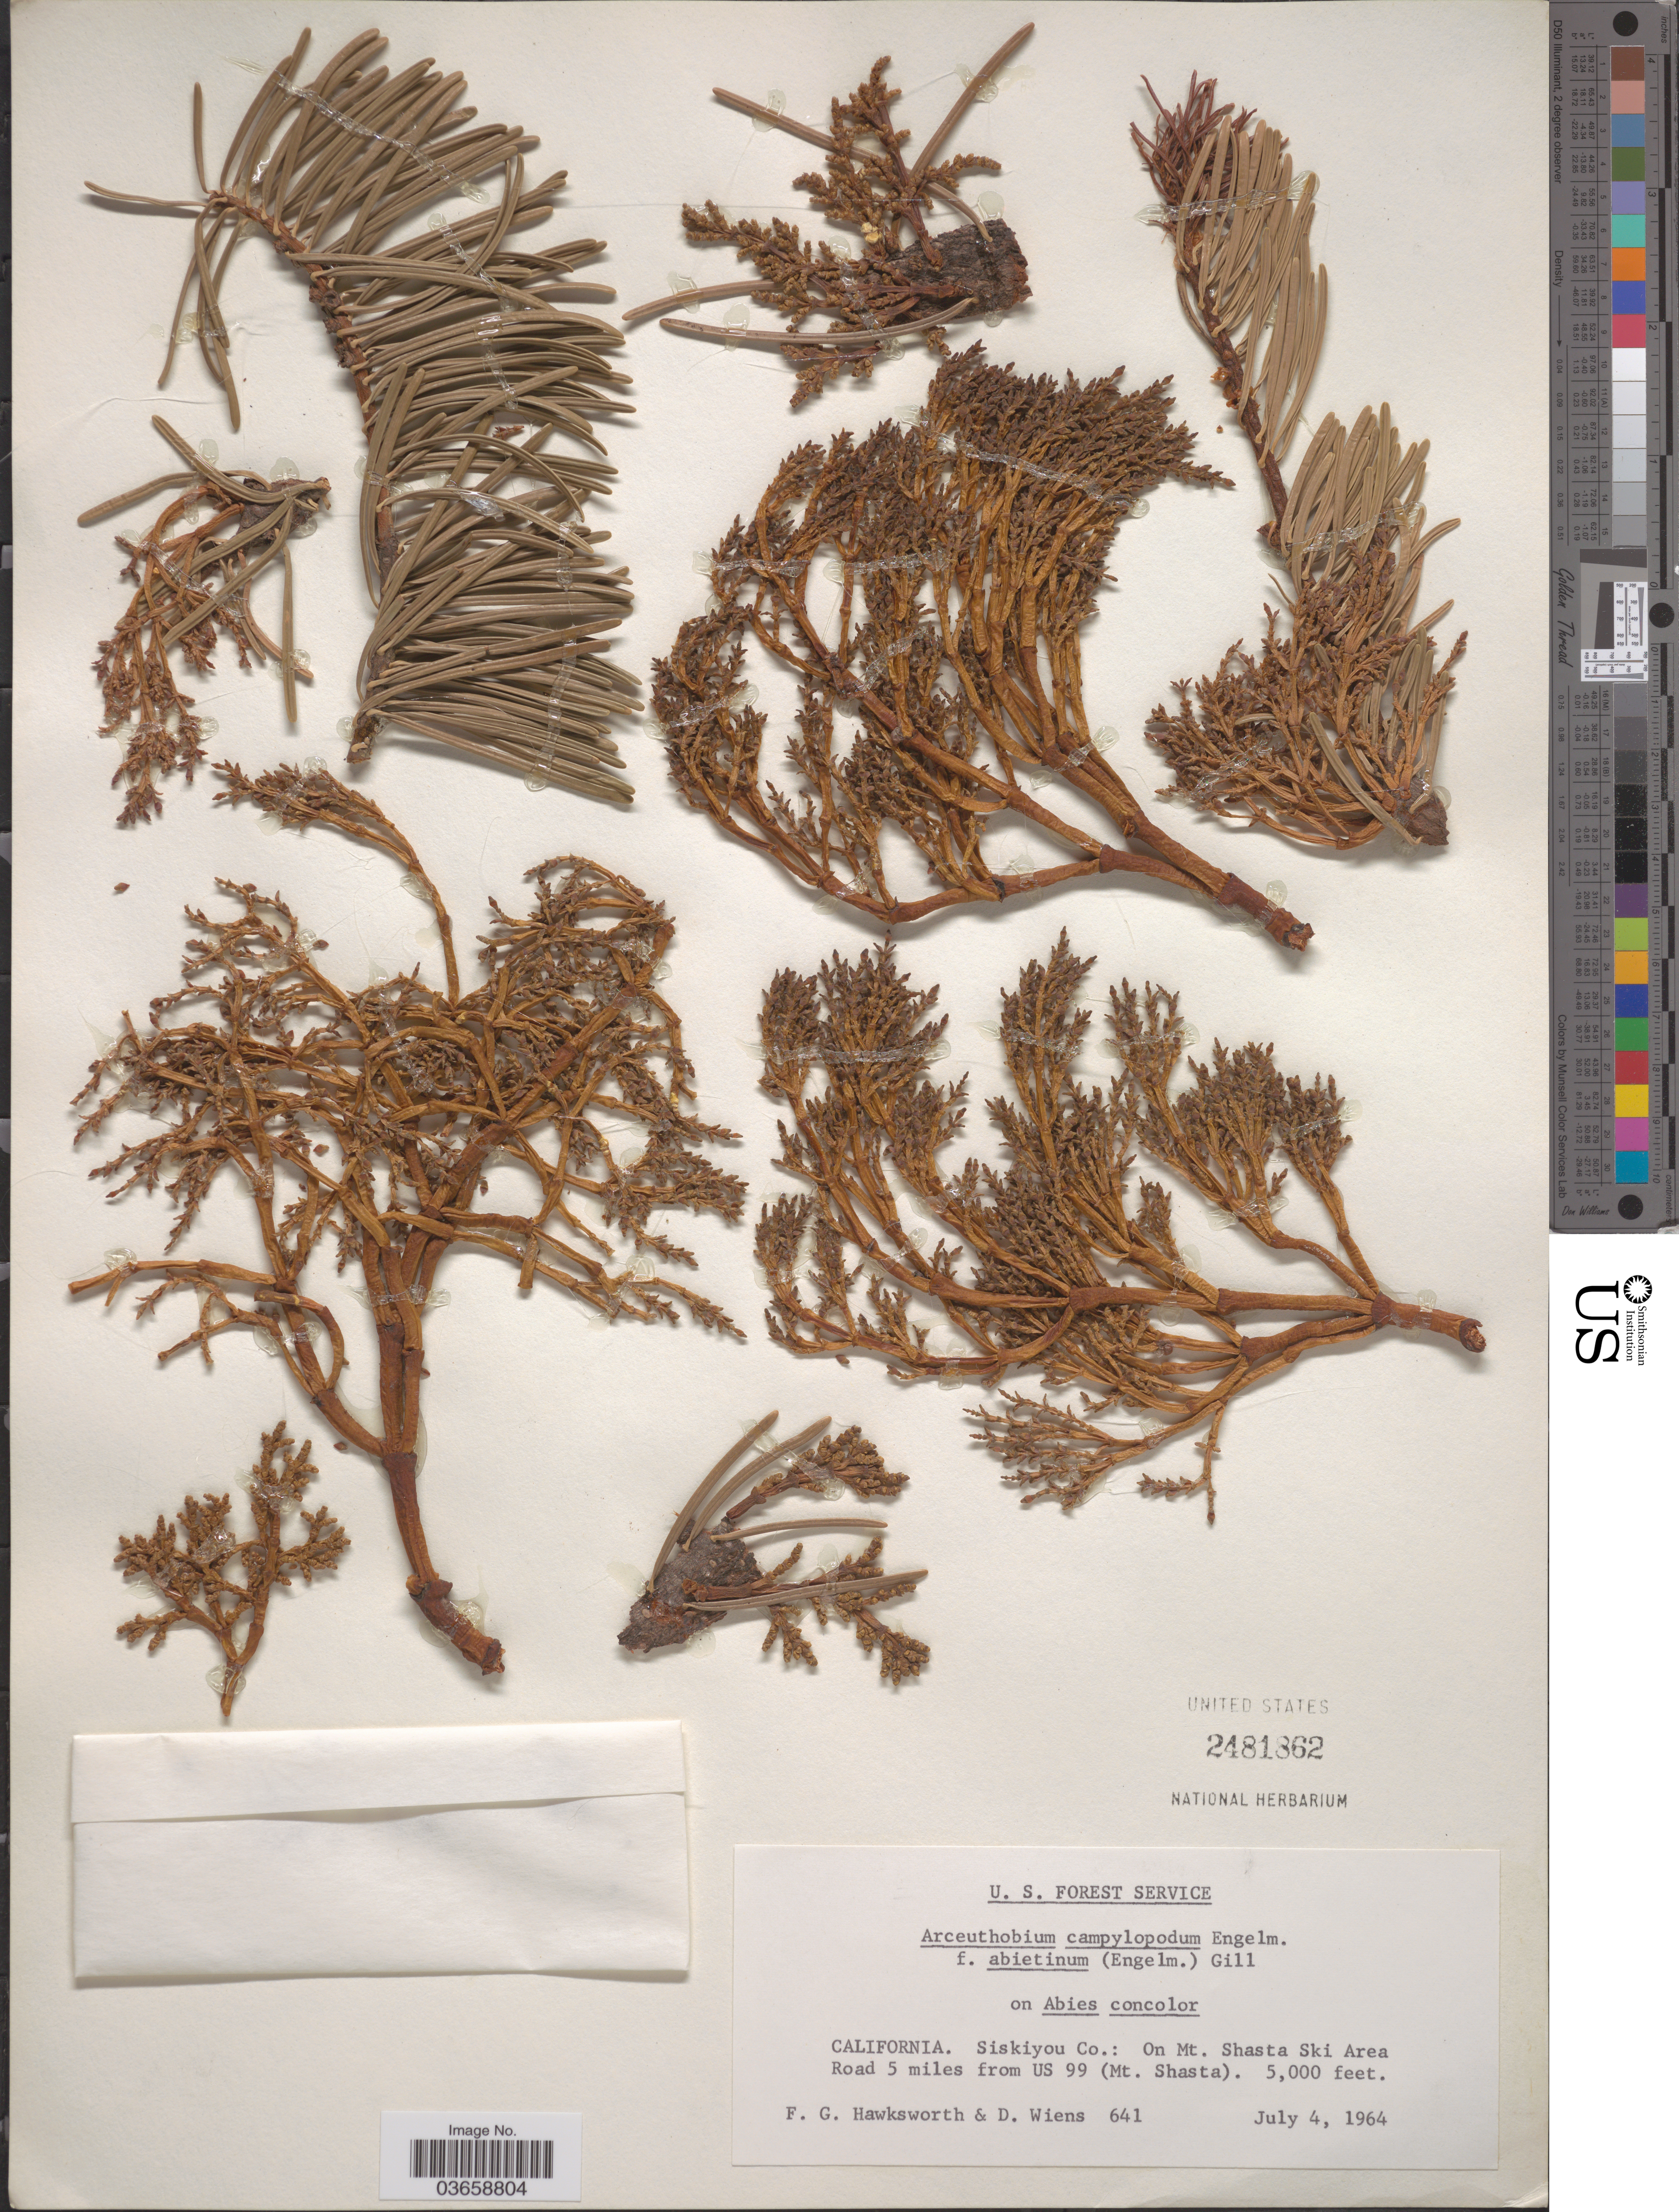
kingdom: Plantae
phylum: Tracheophyta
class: Magnoliopsida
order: Santalales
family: Viscaceae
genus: Arceuthobium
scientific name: Arceuthobium campylopodum f. abietinum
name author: (Engelm.) L.S. Gill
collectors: F. G. Hawksworth & D. Wiens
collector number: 641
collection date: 1964-07-04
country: United States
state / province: California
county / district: Siskiyou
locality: Siskiyou Co.: On Mt. Shashta Ski Area Road 5 miles from US 99 (Mt. Shashta).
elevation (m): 1524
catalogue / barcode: US 2481862